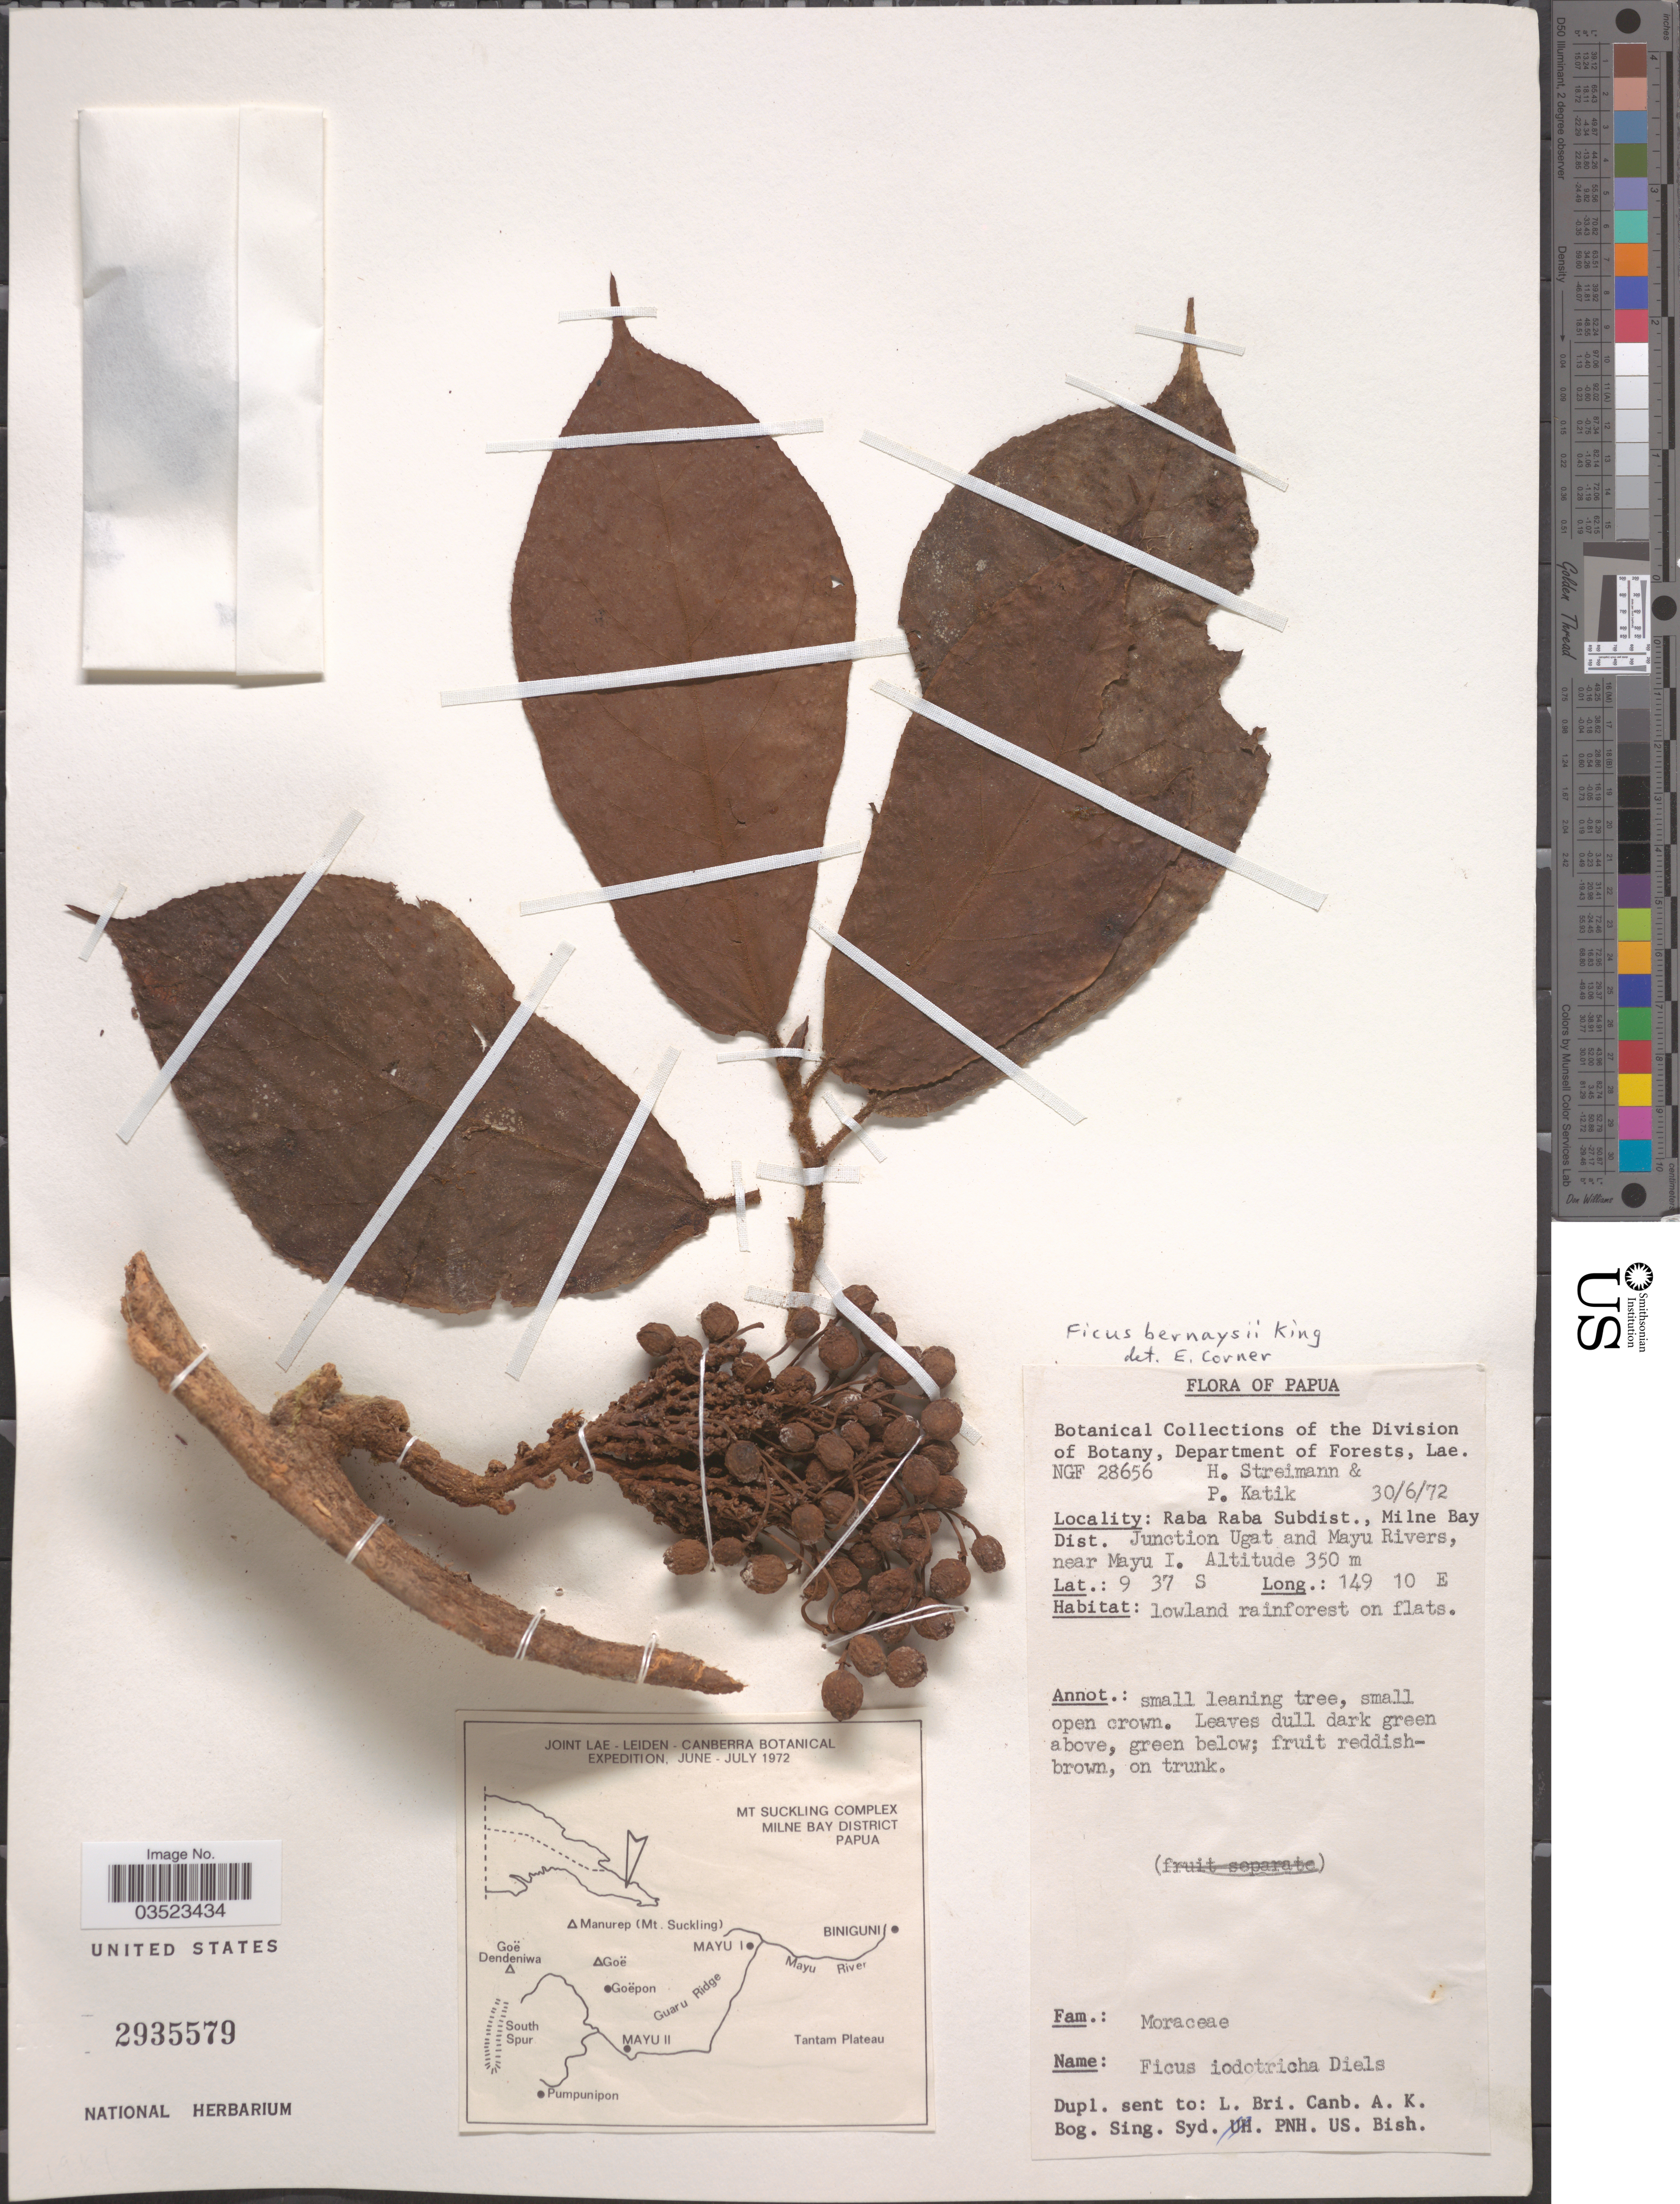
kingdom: Plantae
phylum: Tracheophyta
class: Magnoliopsida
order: Rosales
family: Moraceae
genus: Ficus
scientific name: Ficus bernaysii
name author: King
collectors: H. Streimann & P. Katik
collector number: NGF28656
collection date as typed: Transcribed d/m/y: 30/6/72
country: Papua New Guinea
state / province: Milne Bay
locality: Papua. Raba Raba Subdist., Milne Bay Dist. Junction Ugat and Mayu Rivers, Nar Mayu I.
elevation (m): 350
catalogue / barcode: US 2935579